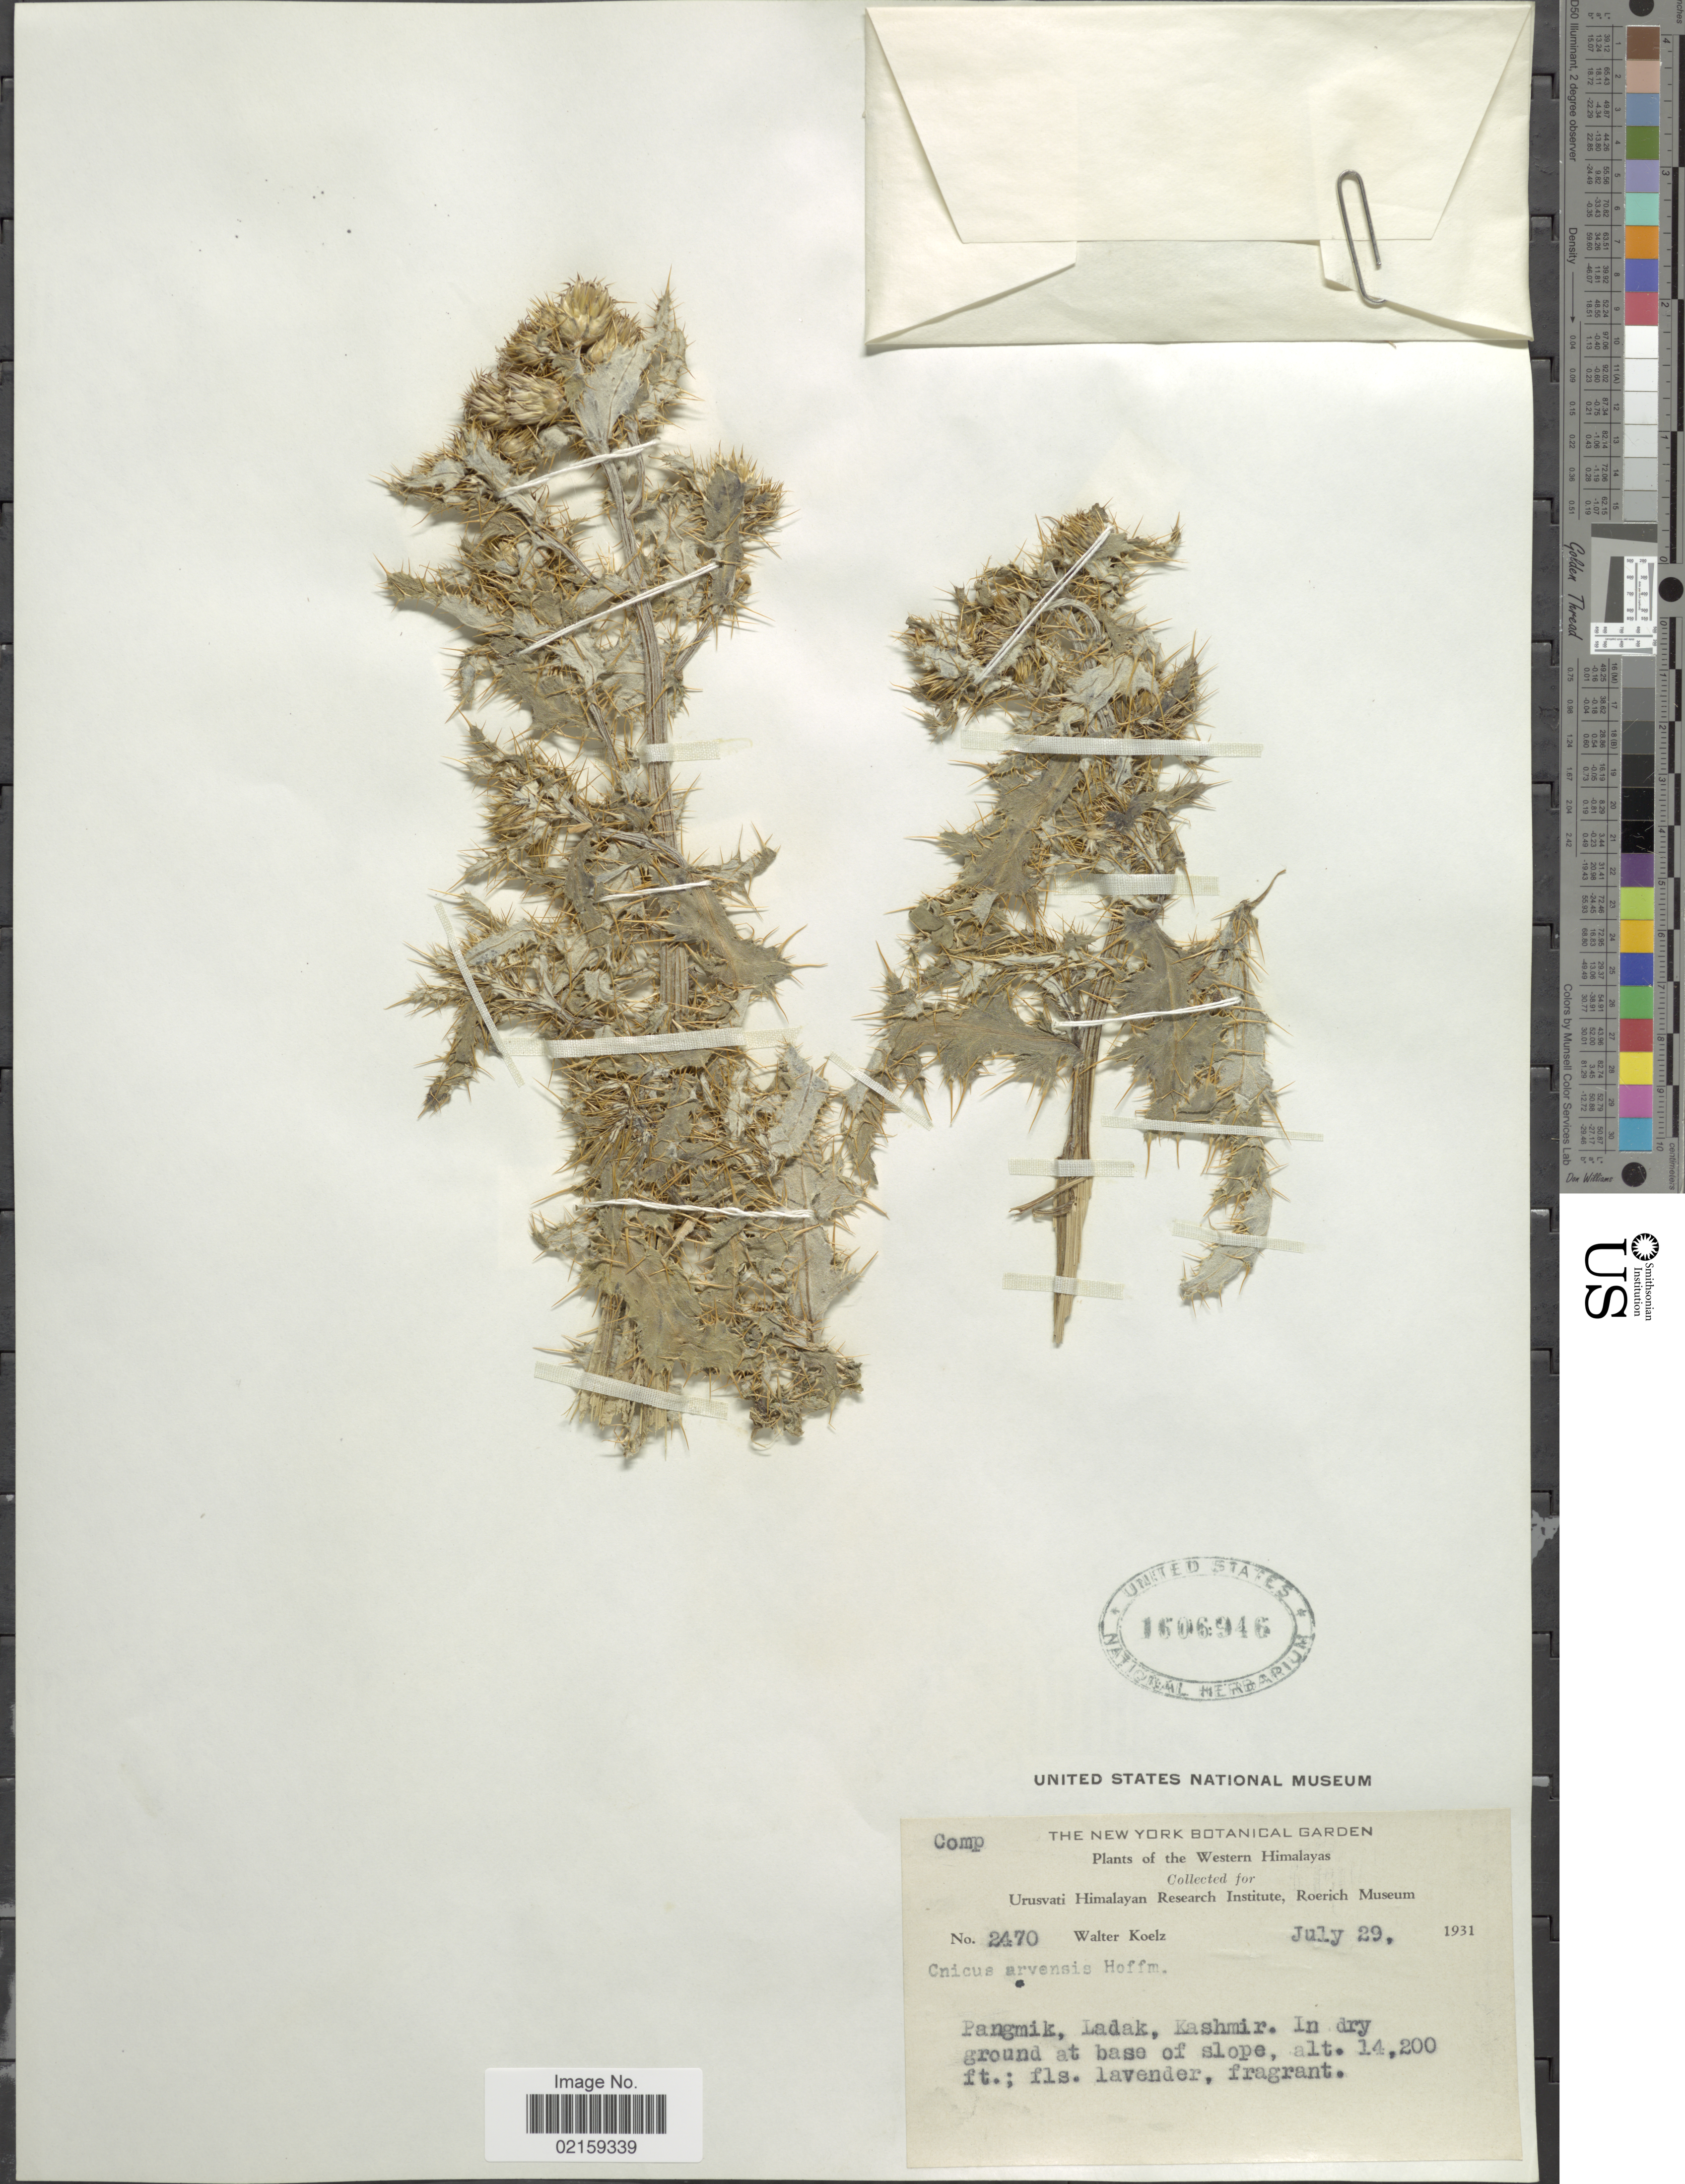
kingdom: Plantae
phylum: Tracheophyta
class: Magnoliopsida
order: Asterales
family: Asteraceae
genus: Cirsium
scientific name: Cirsium arvense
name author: (L.) Scop.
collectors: W. N. Koelz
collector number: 2470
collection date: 1931-07-29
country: India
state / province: Ladakh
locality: Western Himalayas. Pangmik, Ladak, Kashmir.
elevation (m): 4328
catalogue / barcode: US 1606946